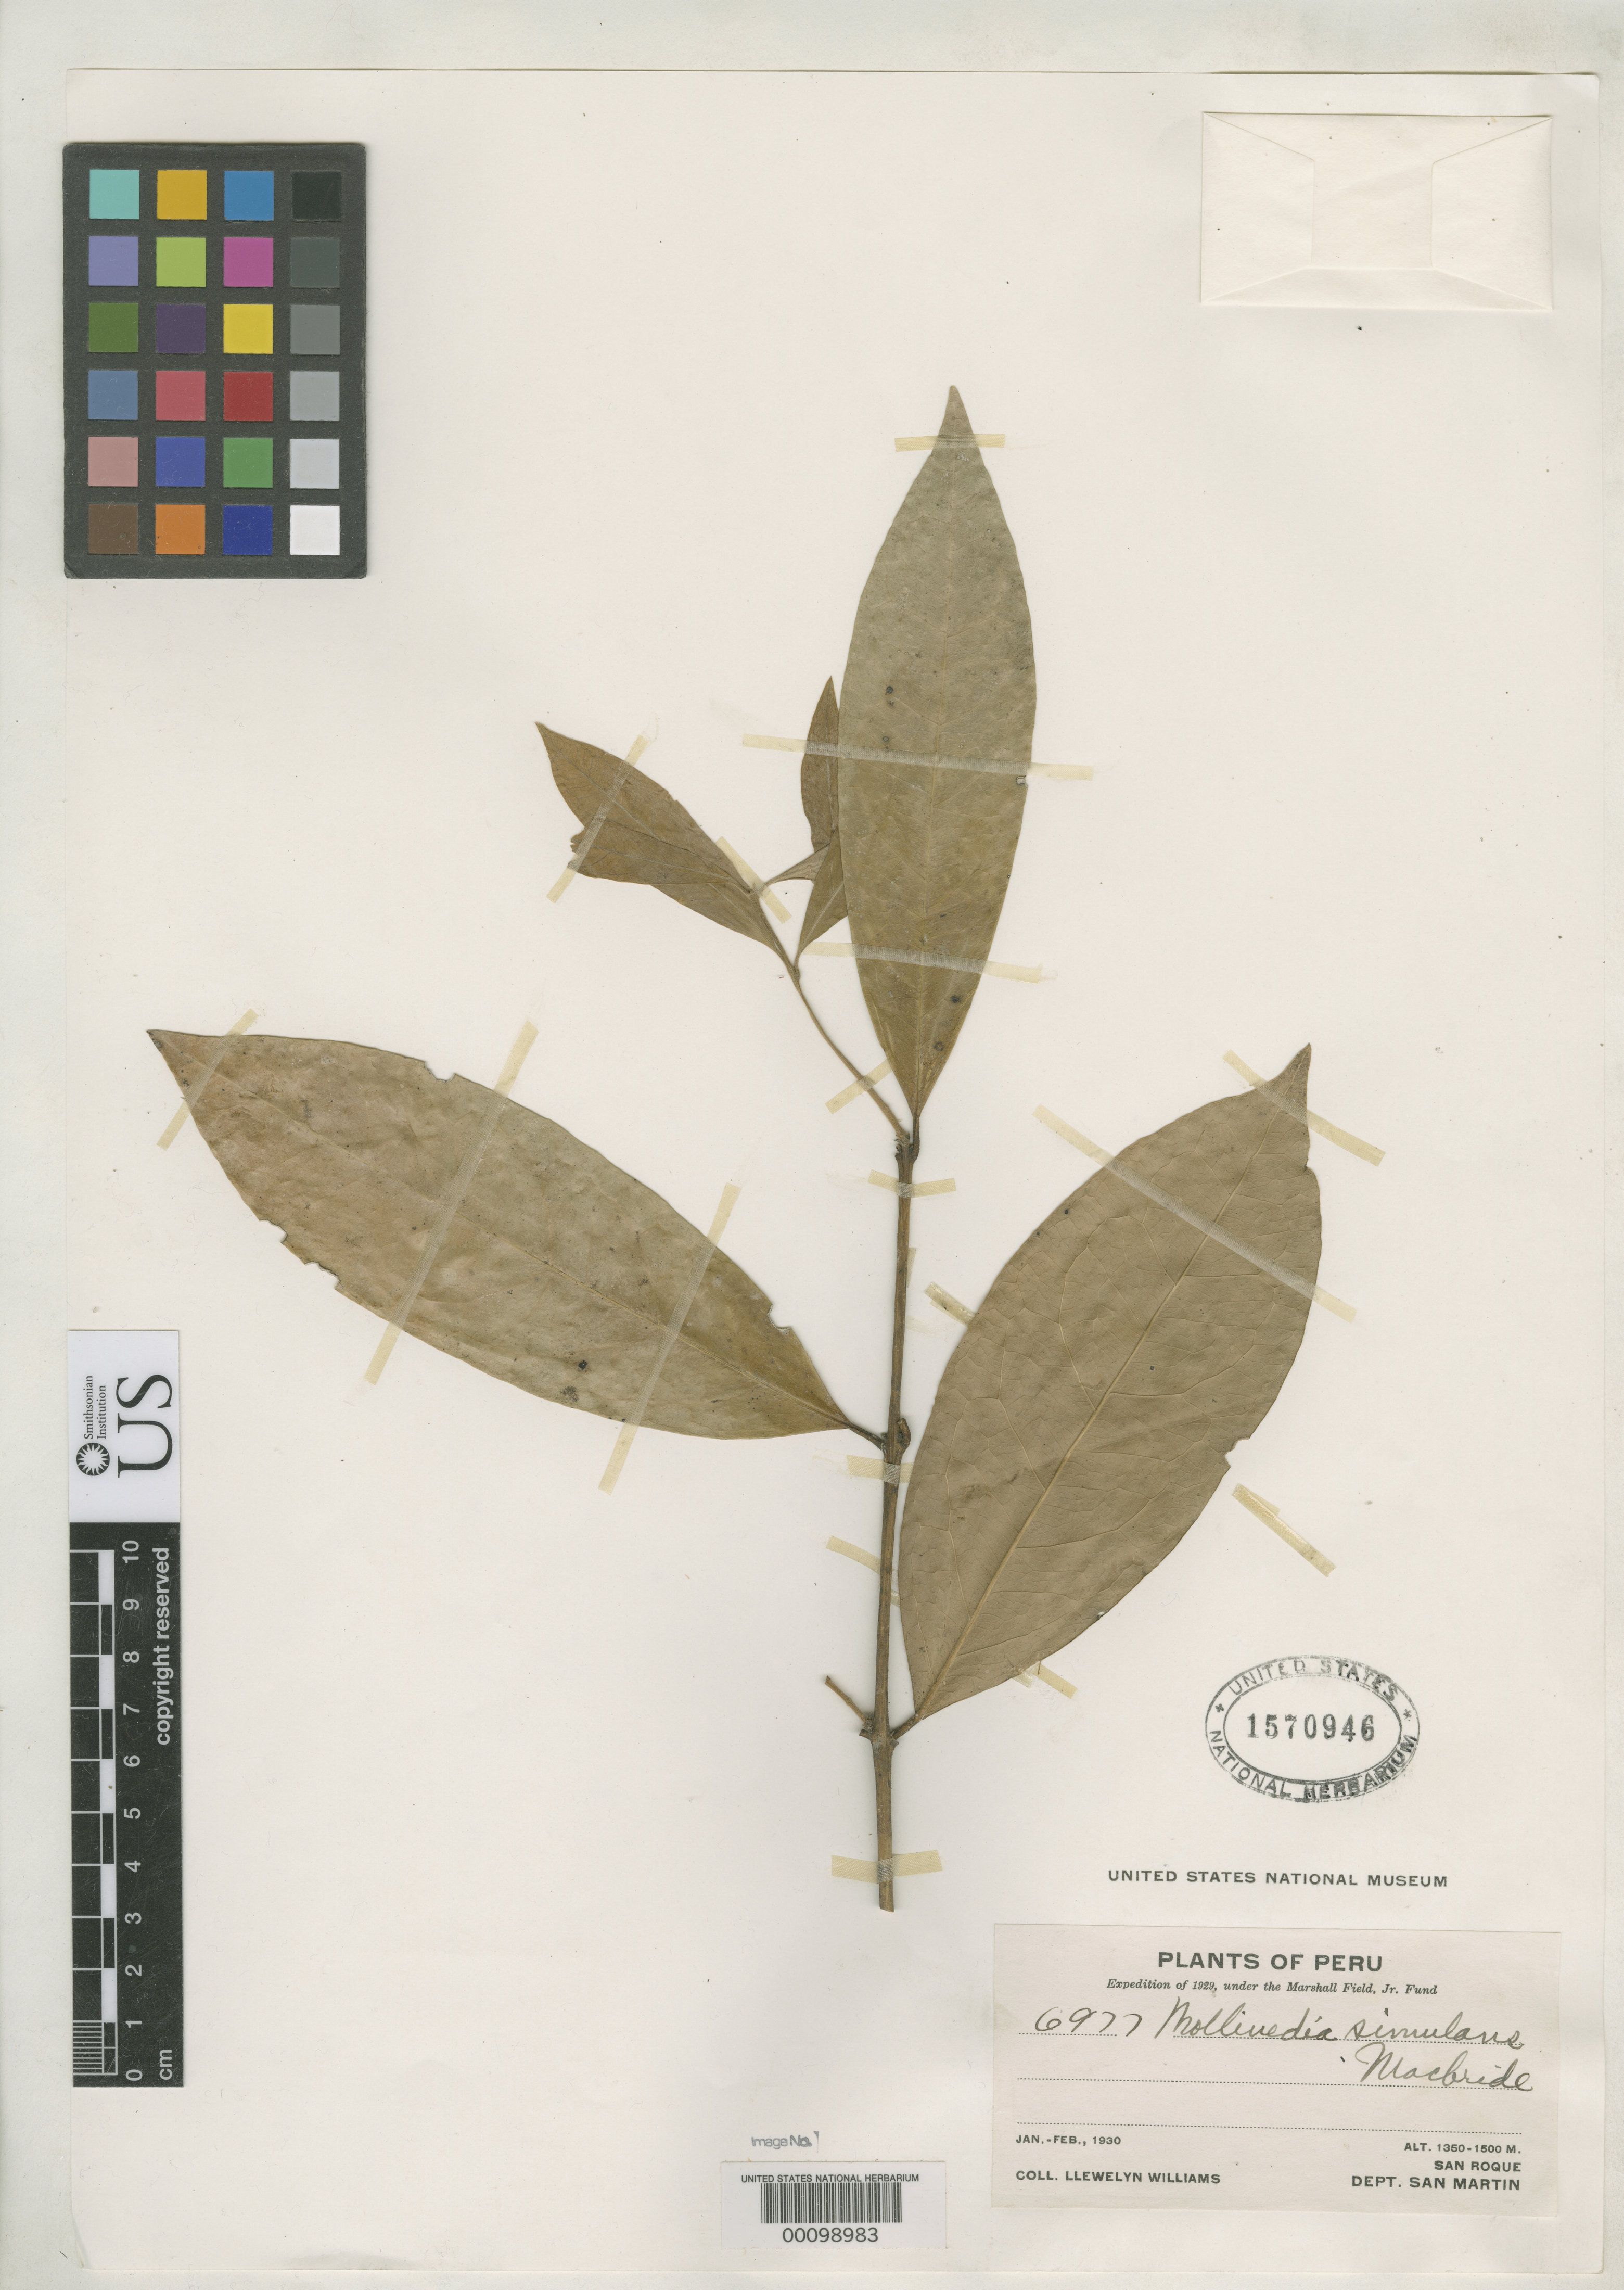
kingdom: Plantae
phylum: Tracheophyta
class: Magnoliopsida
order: Laurales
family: Monimiaceae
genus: Mollinedia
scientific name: Mollinedia simulans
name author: J.F. Macbr.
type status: Isotype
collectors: Ll. Williams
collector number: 6977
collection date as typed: Jan 1930 to -- Feb 1930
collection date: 1930-01/1930-02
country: Peru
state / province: San Martín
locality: San Roque.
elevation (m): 1350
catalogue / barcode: US 1570946